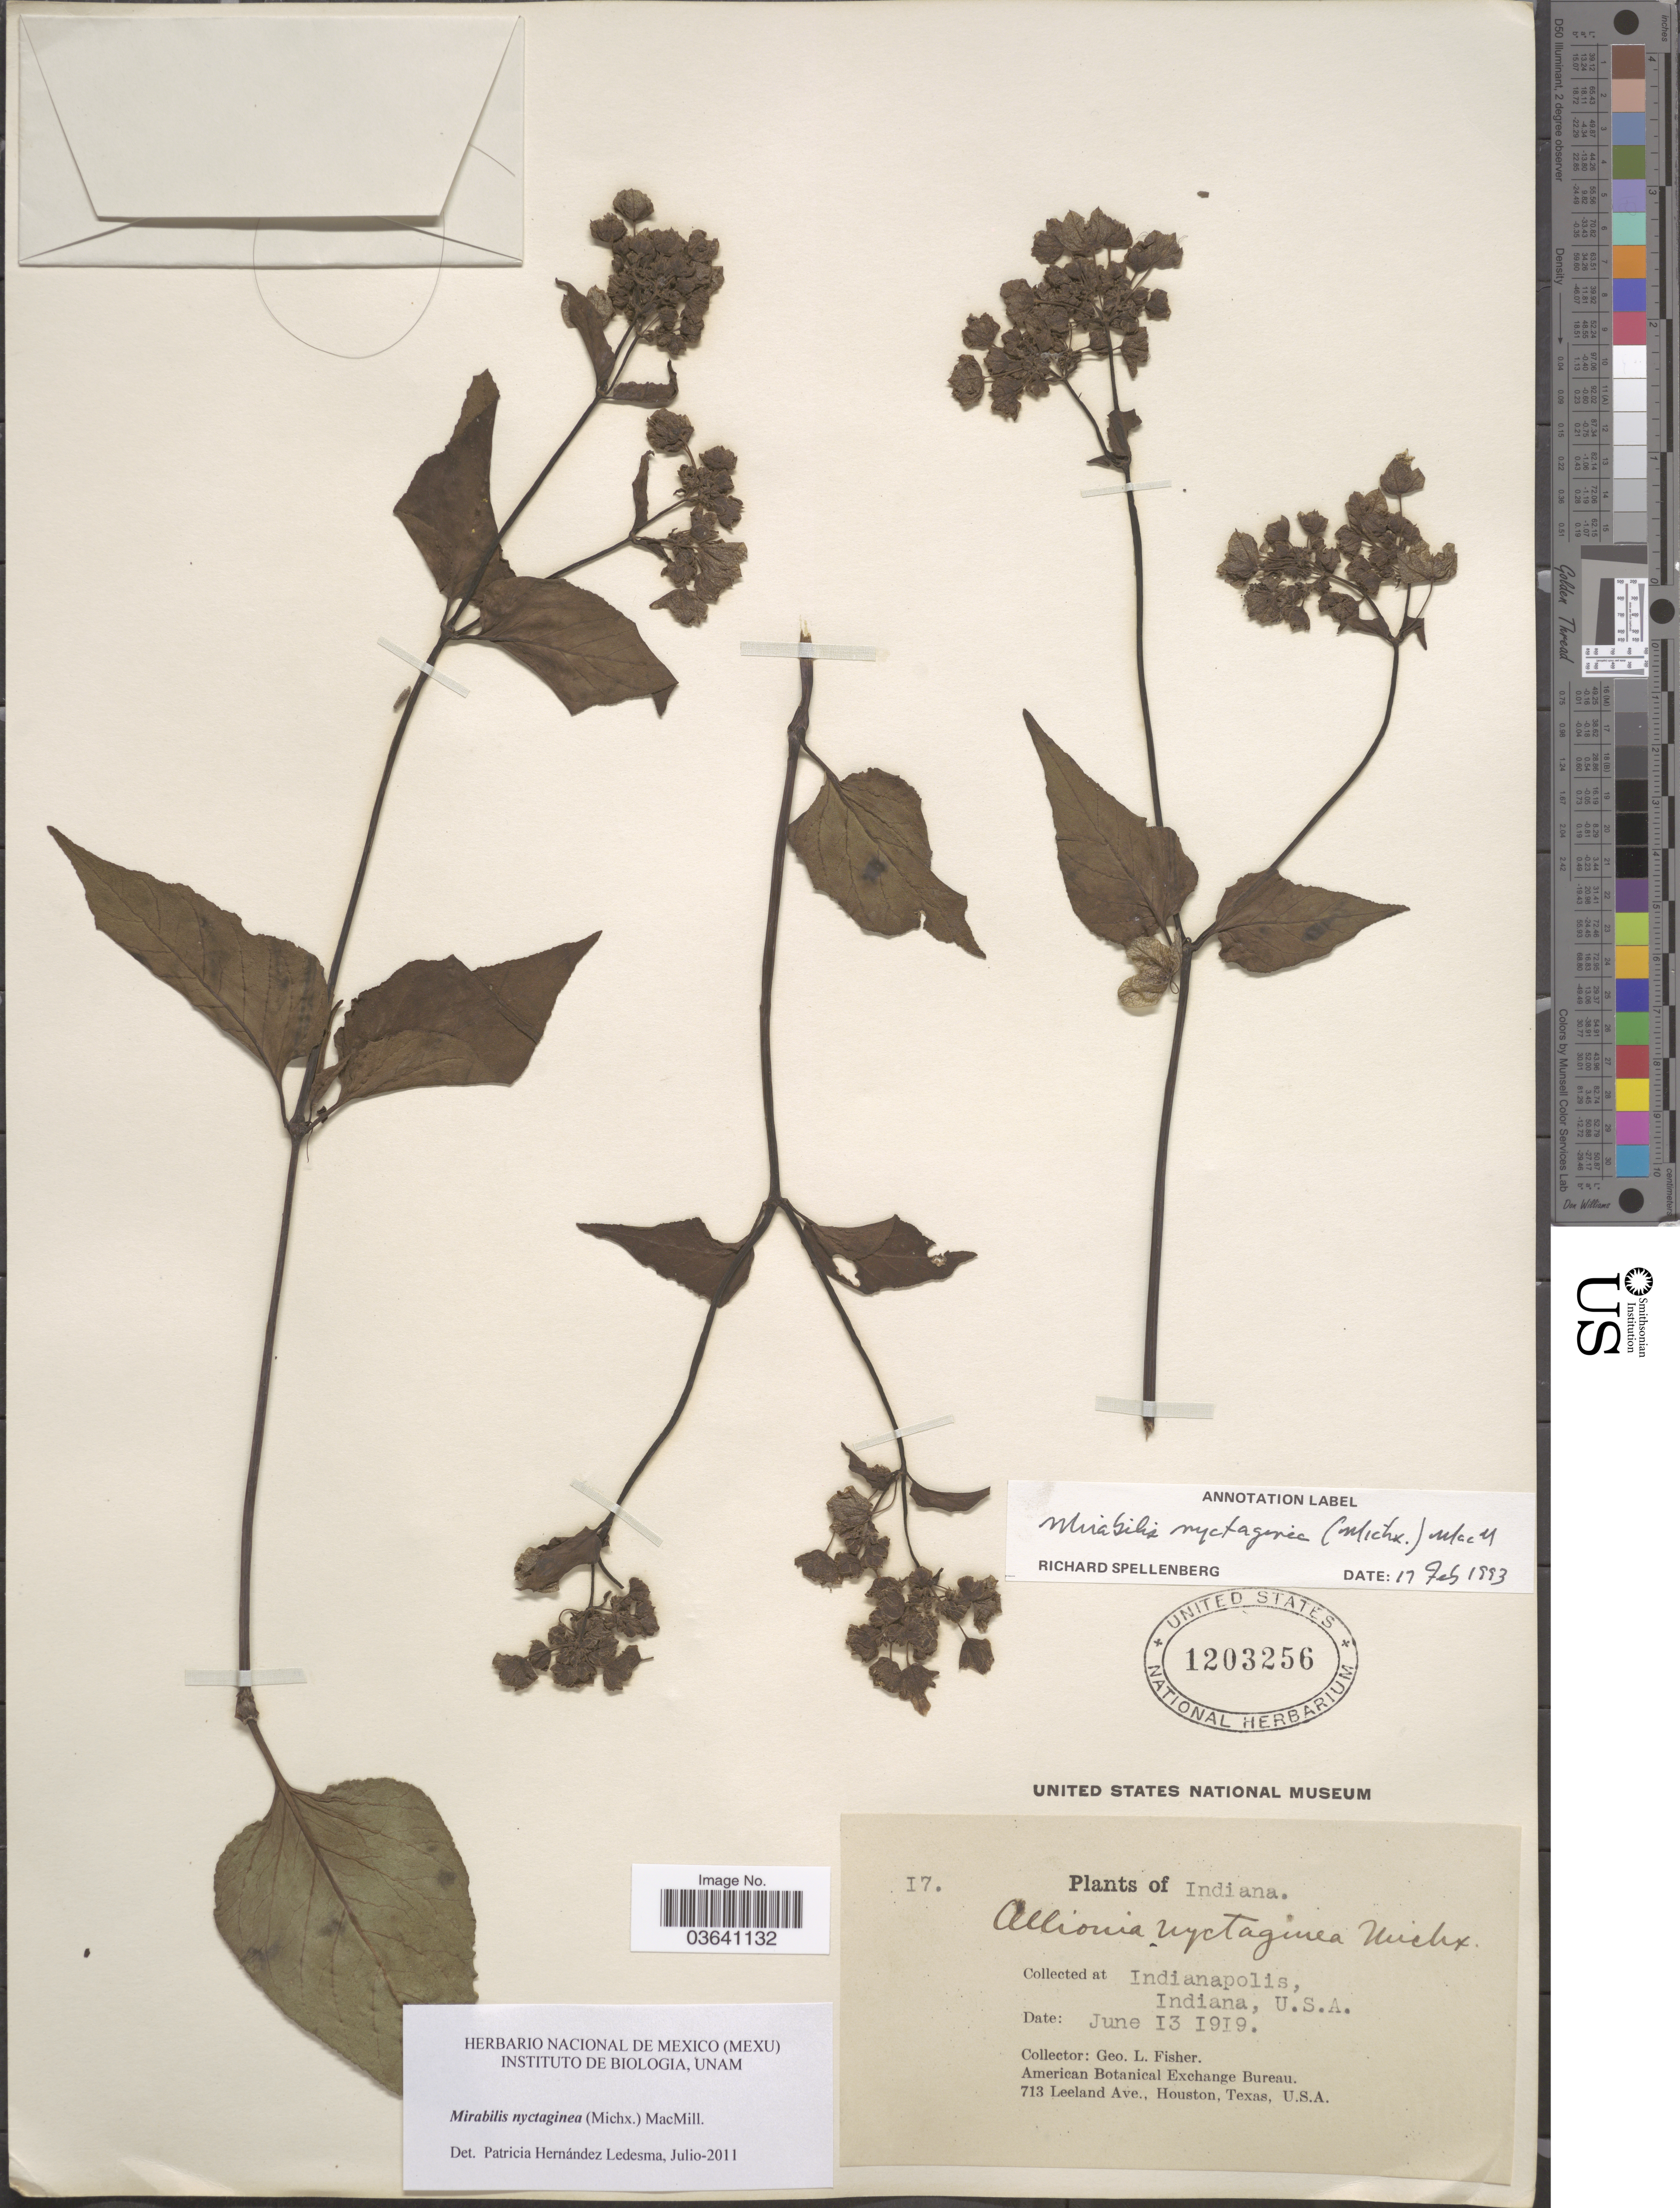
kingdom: Plantae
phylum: Tracheophyta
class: Magnoliopsida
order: Caryophyllales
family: Nyctaginaceae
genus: Mirabilis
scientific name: Mirabilis nyctaginea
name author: (Michx.) MacMill.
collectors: G. L. Fisher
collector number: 17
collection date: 1919-06-13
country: United States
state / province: Indiana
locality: Indianapolis.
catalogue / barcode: US 1203256